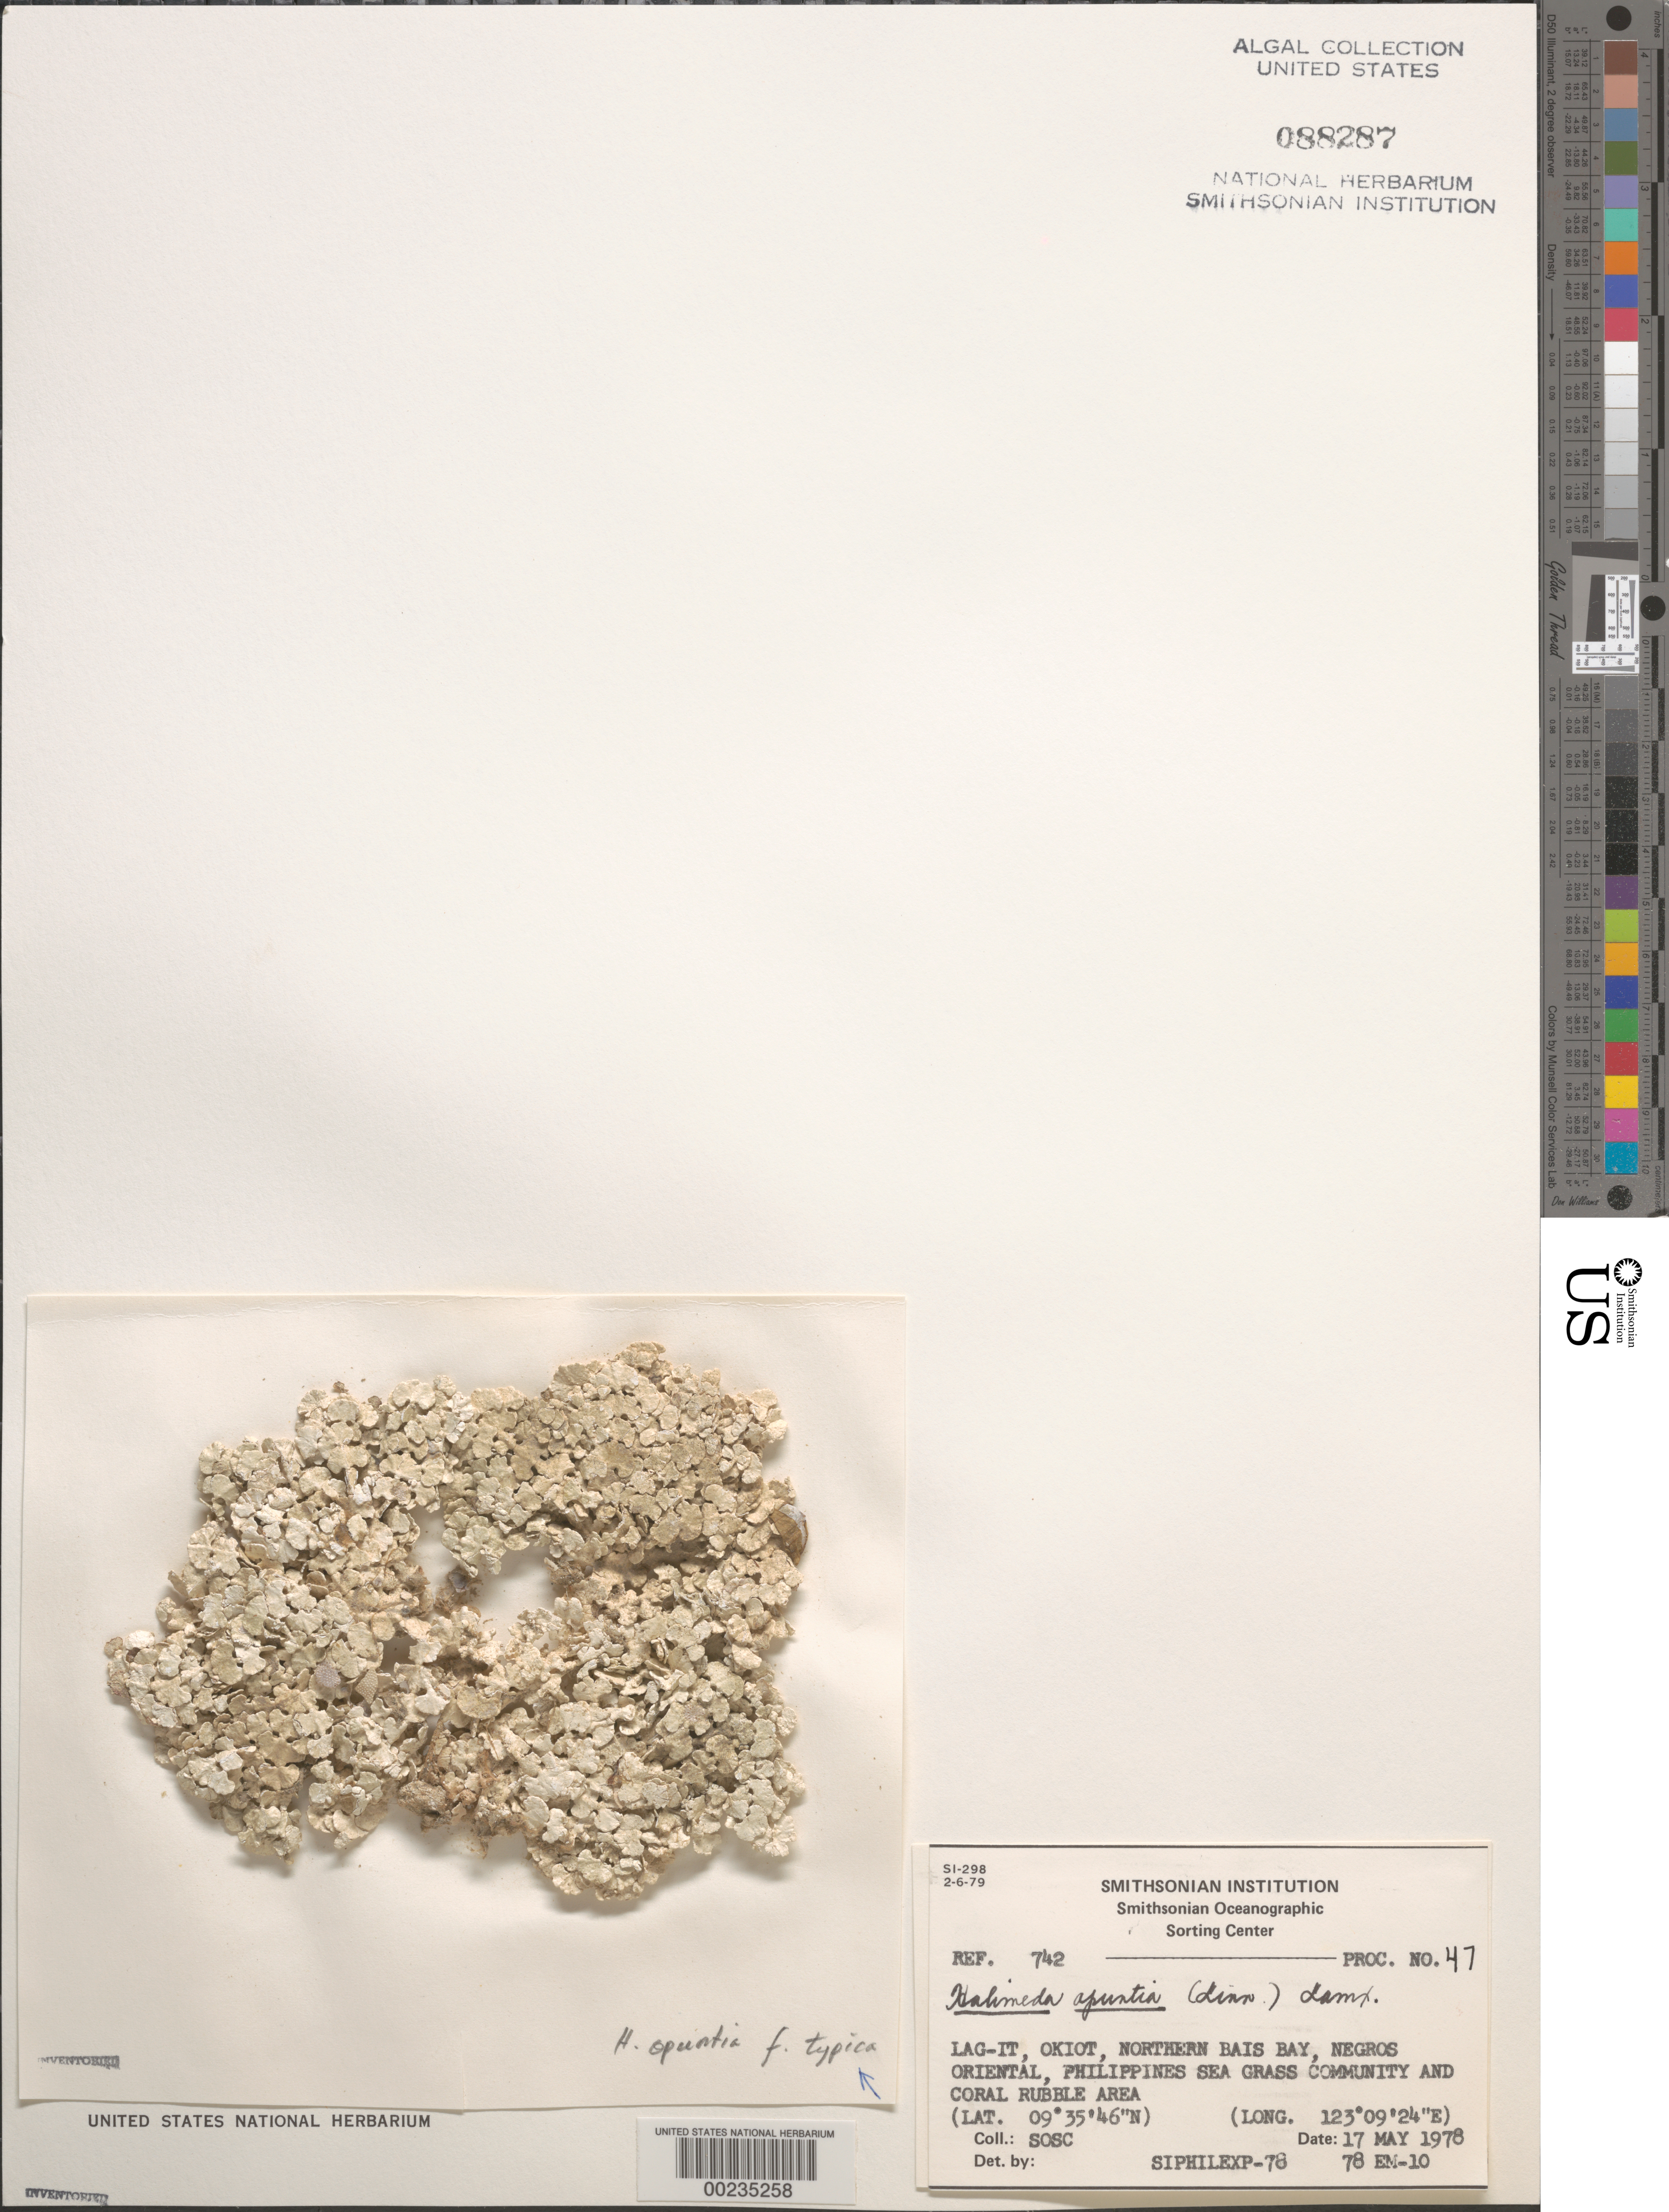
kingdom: Plantae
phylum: Chlorophyta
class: Ulvophyceae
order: Bryopsidales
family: Halimedaceae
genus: Halimeda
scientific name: Halimeda opuntia f. typica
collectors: SOSC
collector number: Station 78 Em-10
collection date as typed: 17 May 1978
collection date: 1978-05-17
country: Philippines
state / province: Central Visayas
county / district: Negros Oriental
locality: Lag-it, okiot, bais bay, negros oriental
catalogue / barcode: US 88287